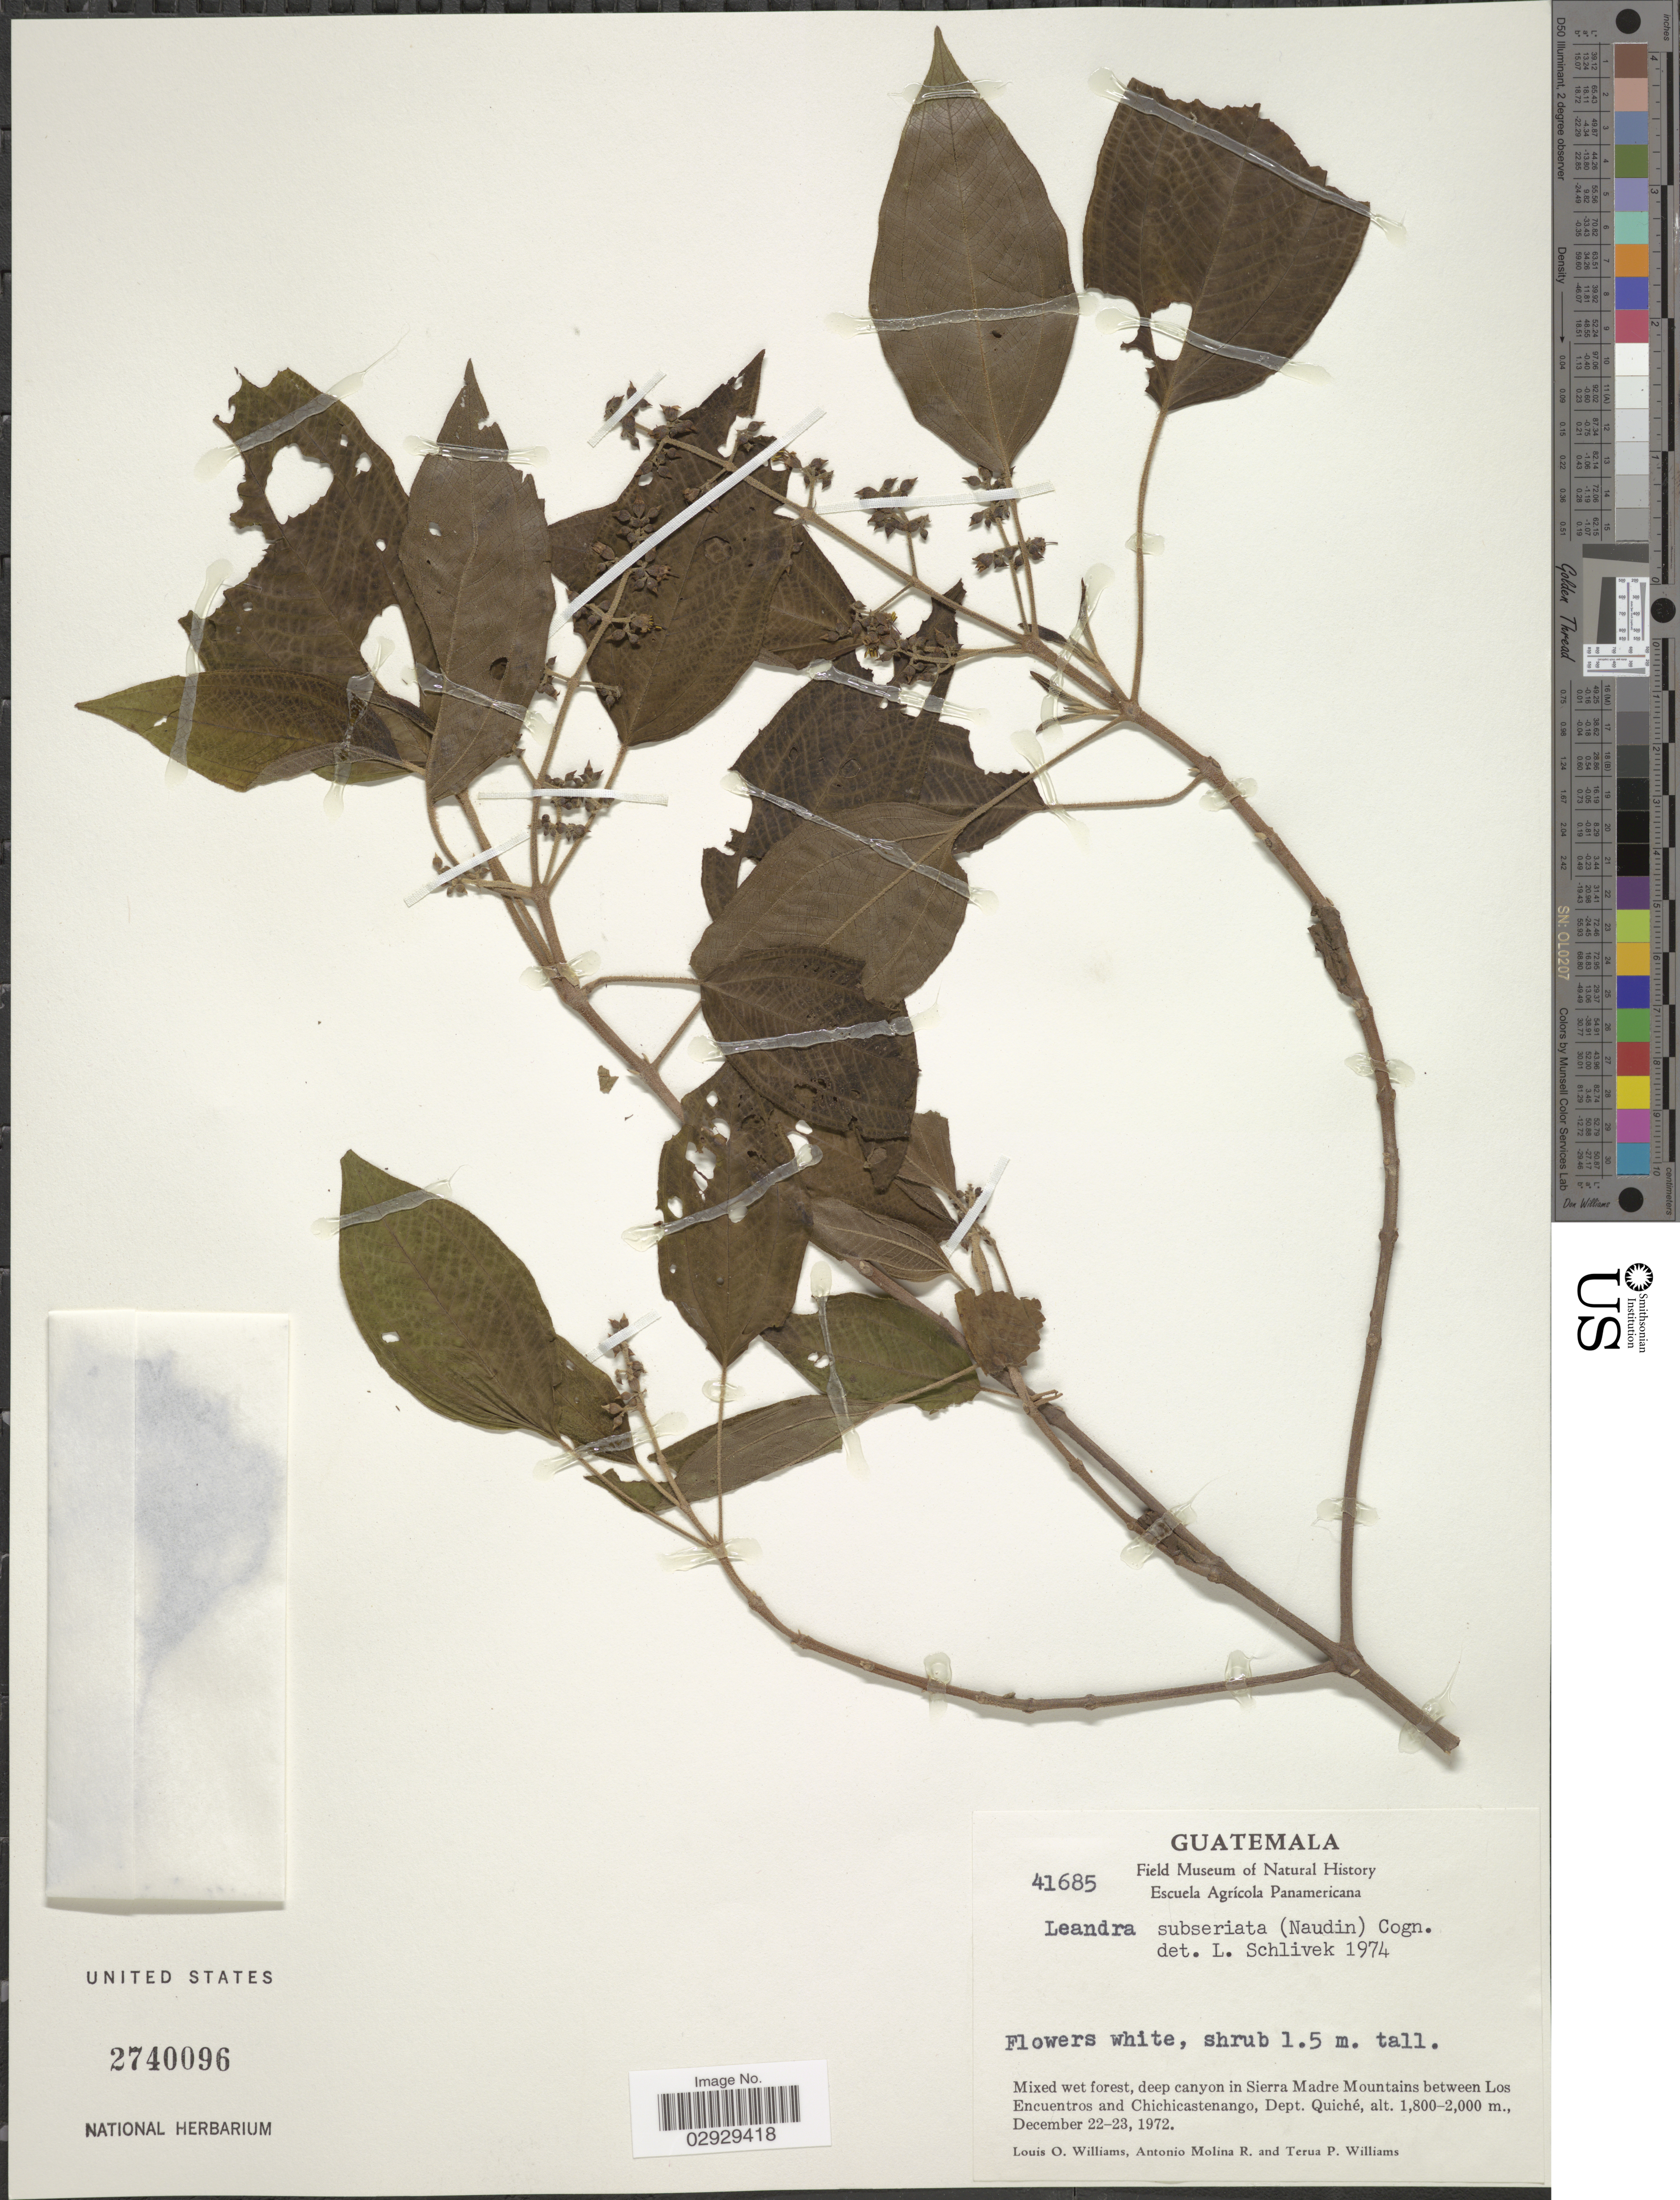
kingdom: Plantae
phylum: Tracheophyta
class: Magnoliopsida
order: Myrtales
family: Melastomataceae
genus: Leandra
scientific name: Leandra subseriata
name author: (Naudin) Cogn.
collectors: L. O. Williams, A. Molina R. & T. Williams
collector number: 41685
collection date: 1972-12-22/1972-12-23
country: Guatemala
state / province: El Quiché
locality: Mixed wet forest, deep canyon in Sierra Madre Mountains between Los Encuentros and Chichicastenango, Dept. Quiché.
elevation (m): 1800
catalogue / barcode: US 2740096